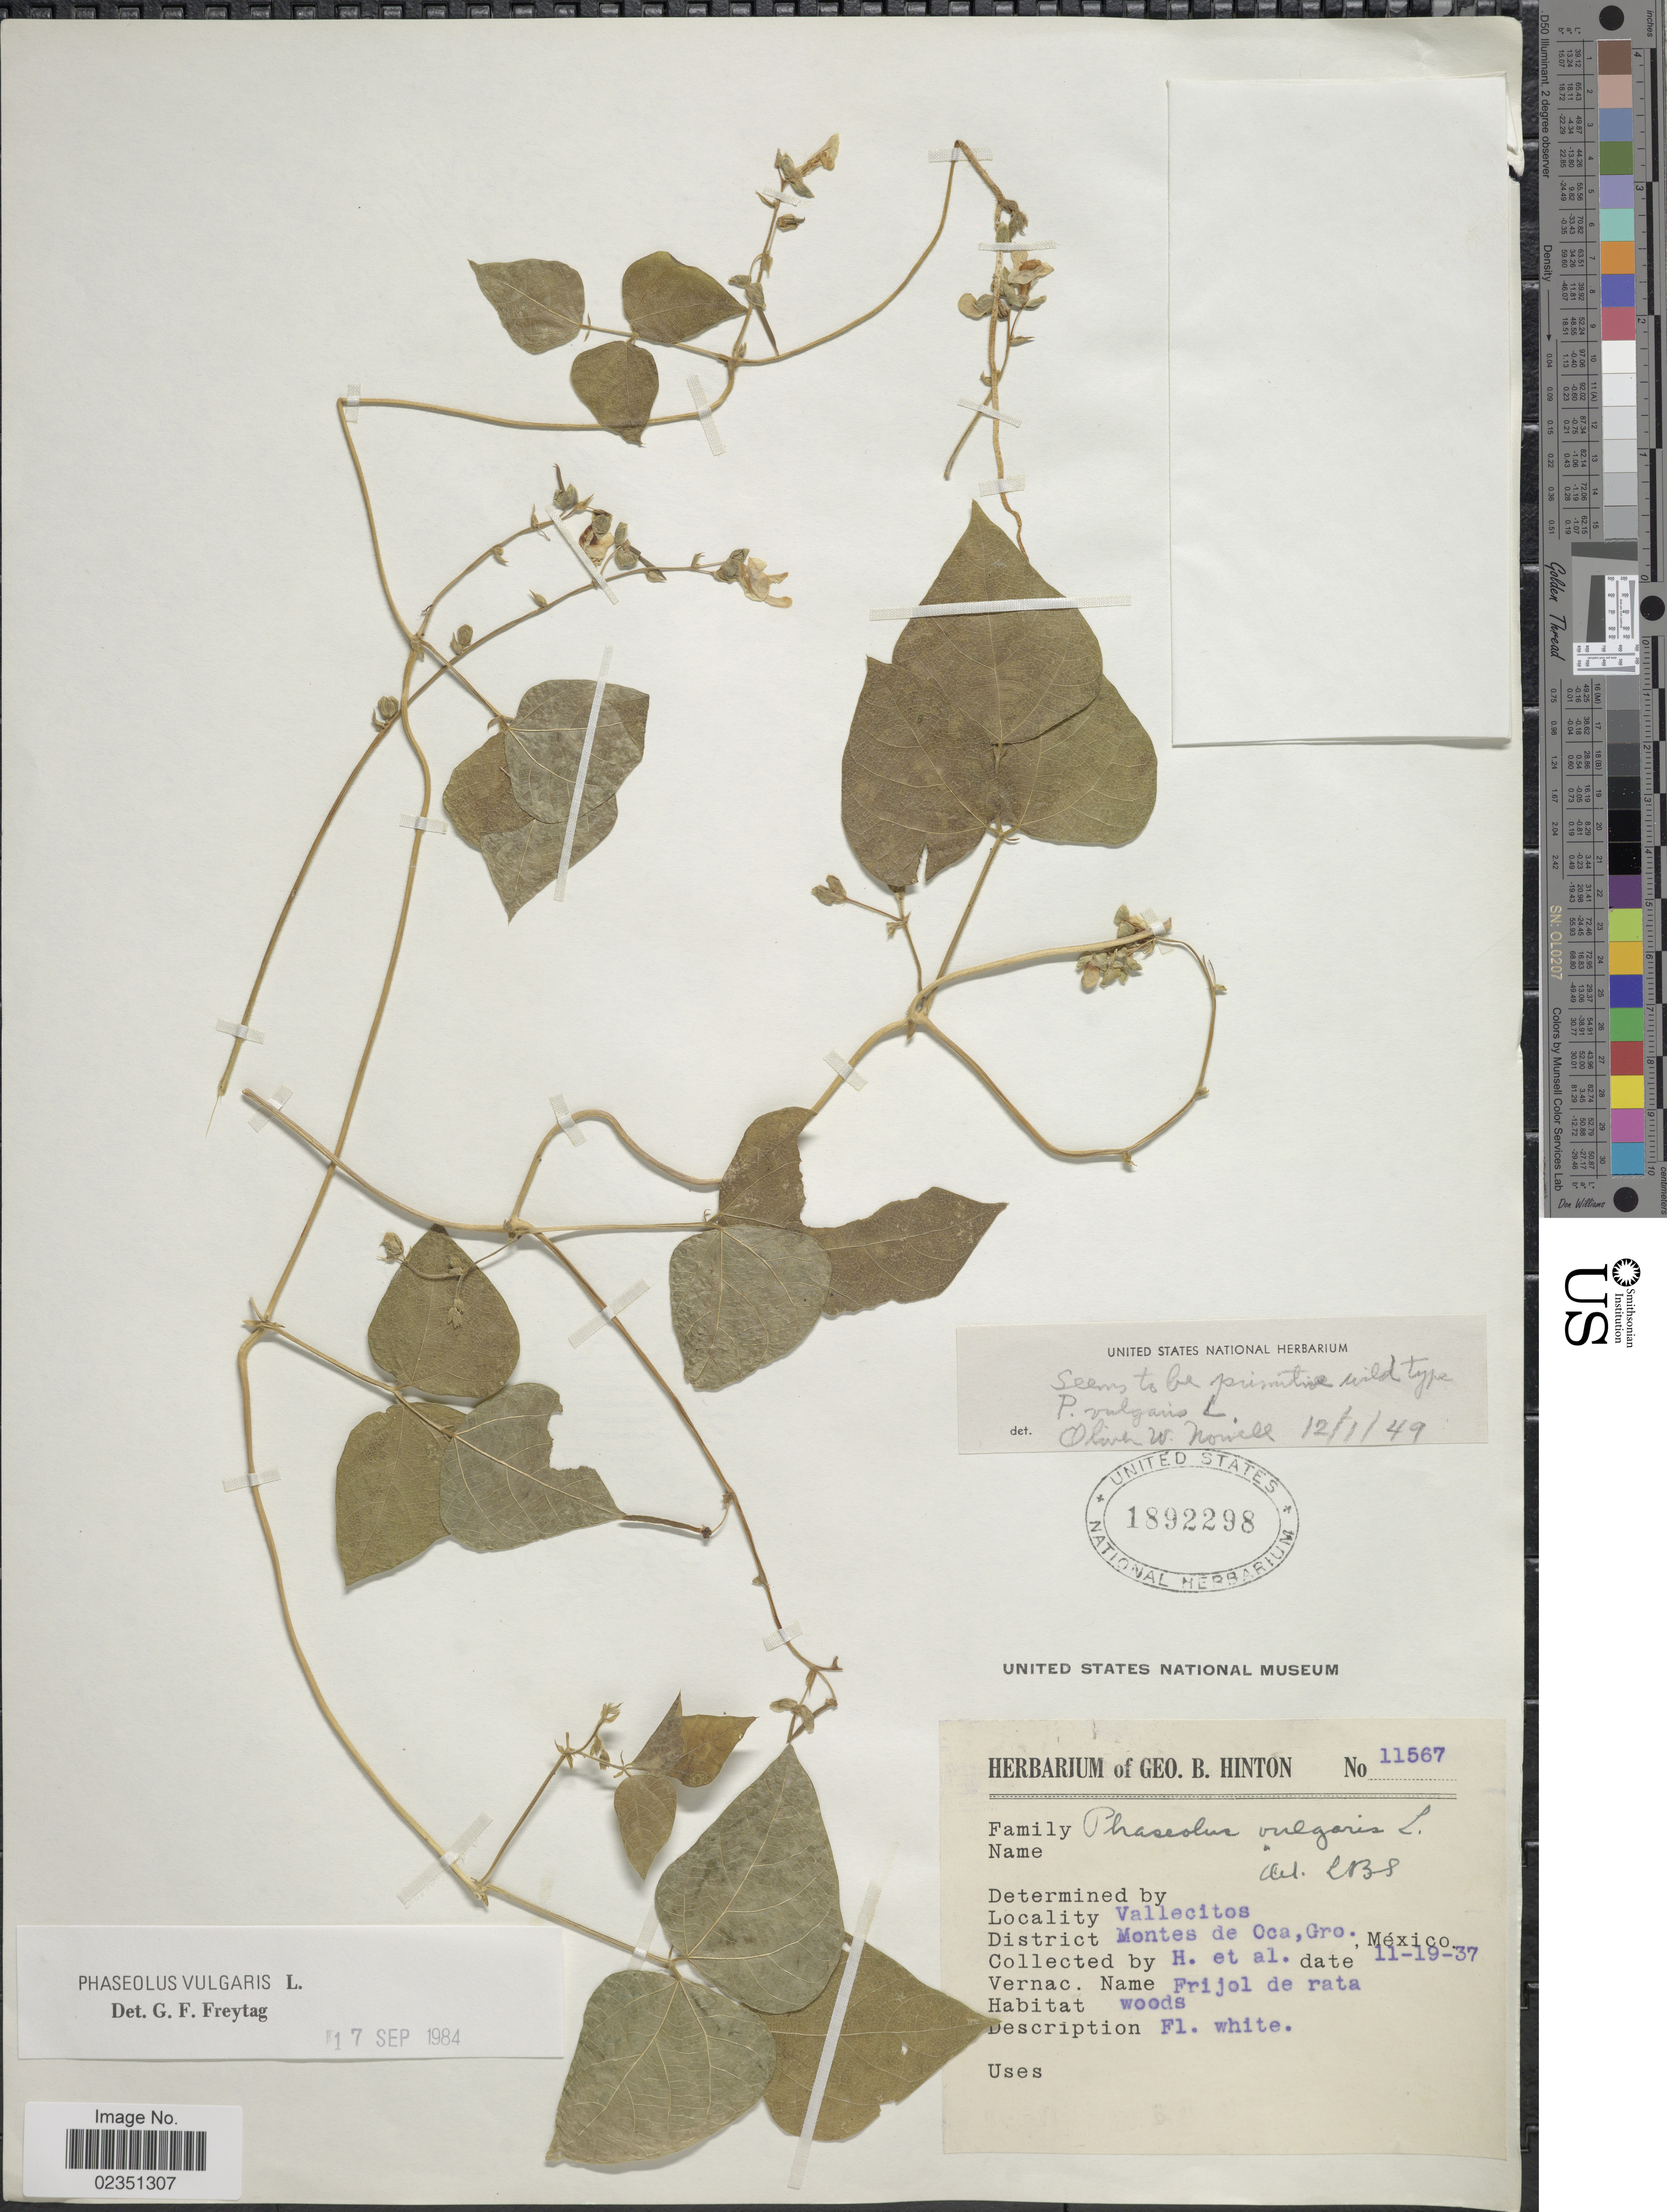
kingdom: Plantae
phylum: Tracheophyta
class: Magnoliopsida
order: Fabales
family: Fabaceae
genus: Phaseolus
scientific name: Phaseolus vulgaris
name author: L.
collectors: G. B. Hinton & et al.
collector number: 11567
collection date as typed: Transcribed d/m/y: 19/11/37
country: Mexico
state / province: Guerrero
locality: Vallecitos, District Montes de Oca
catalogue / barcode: US 1892298